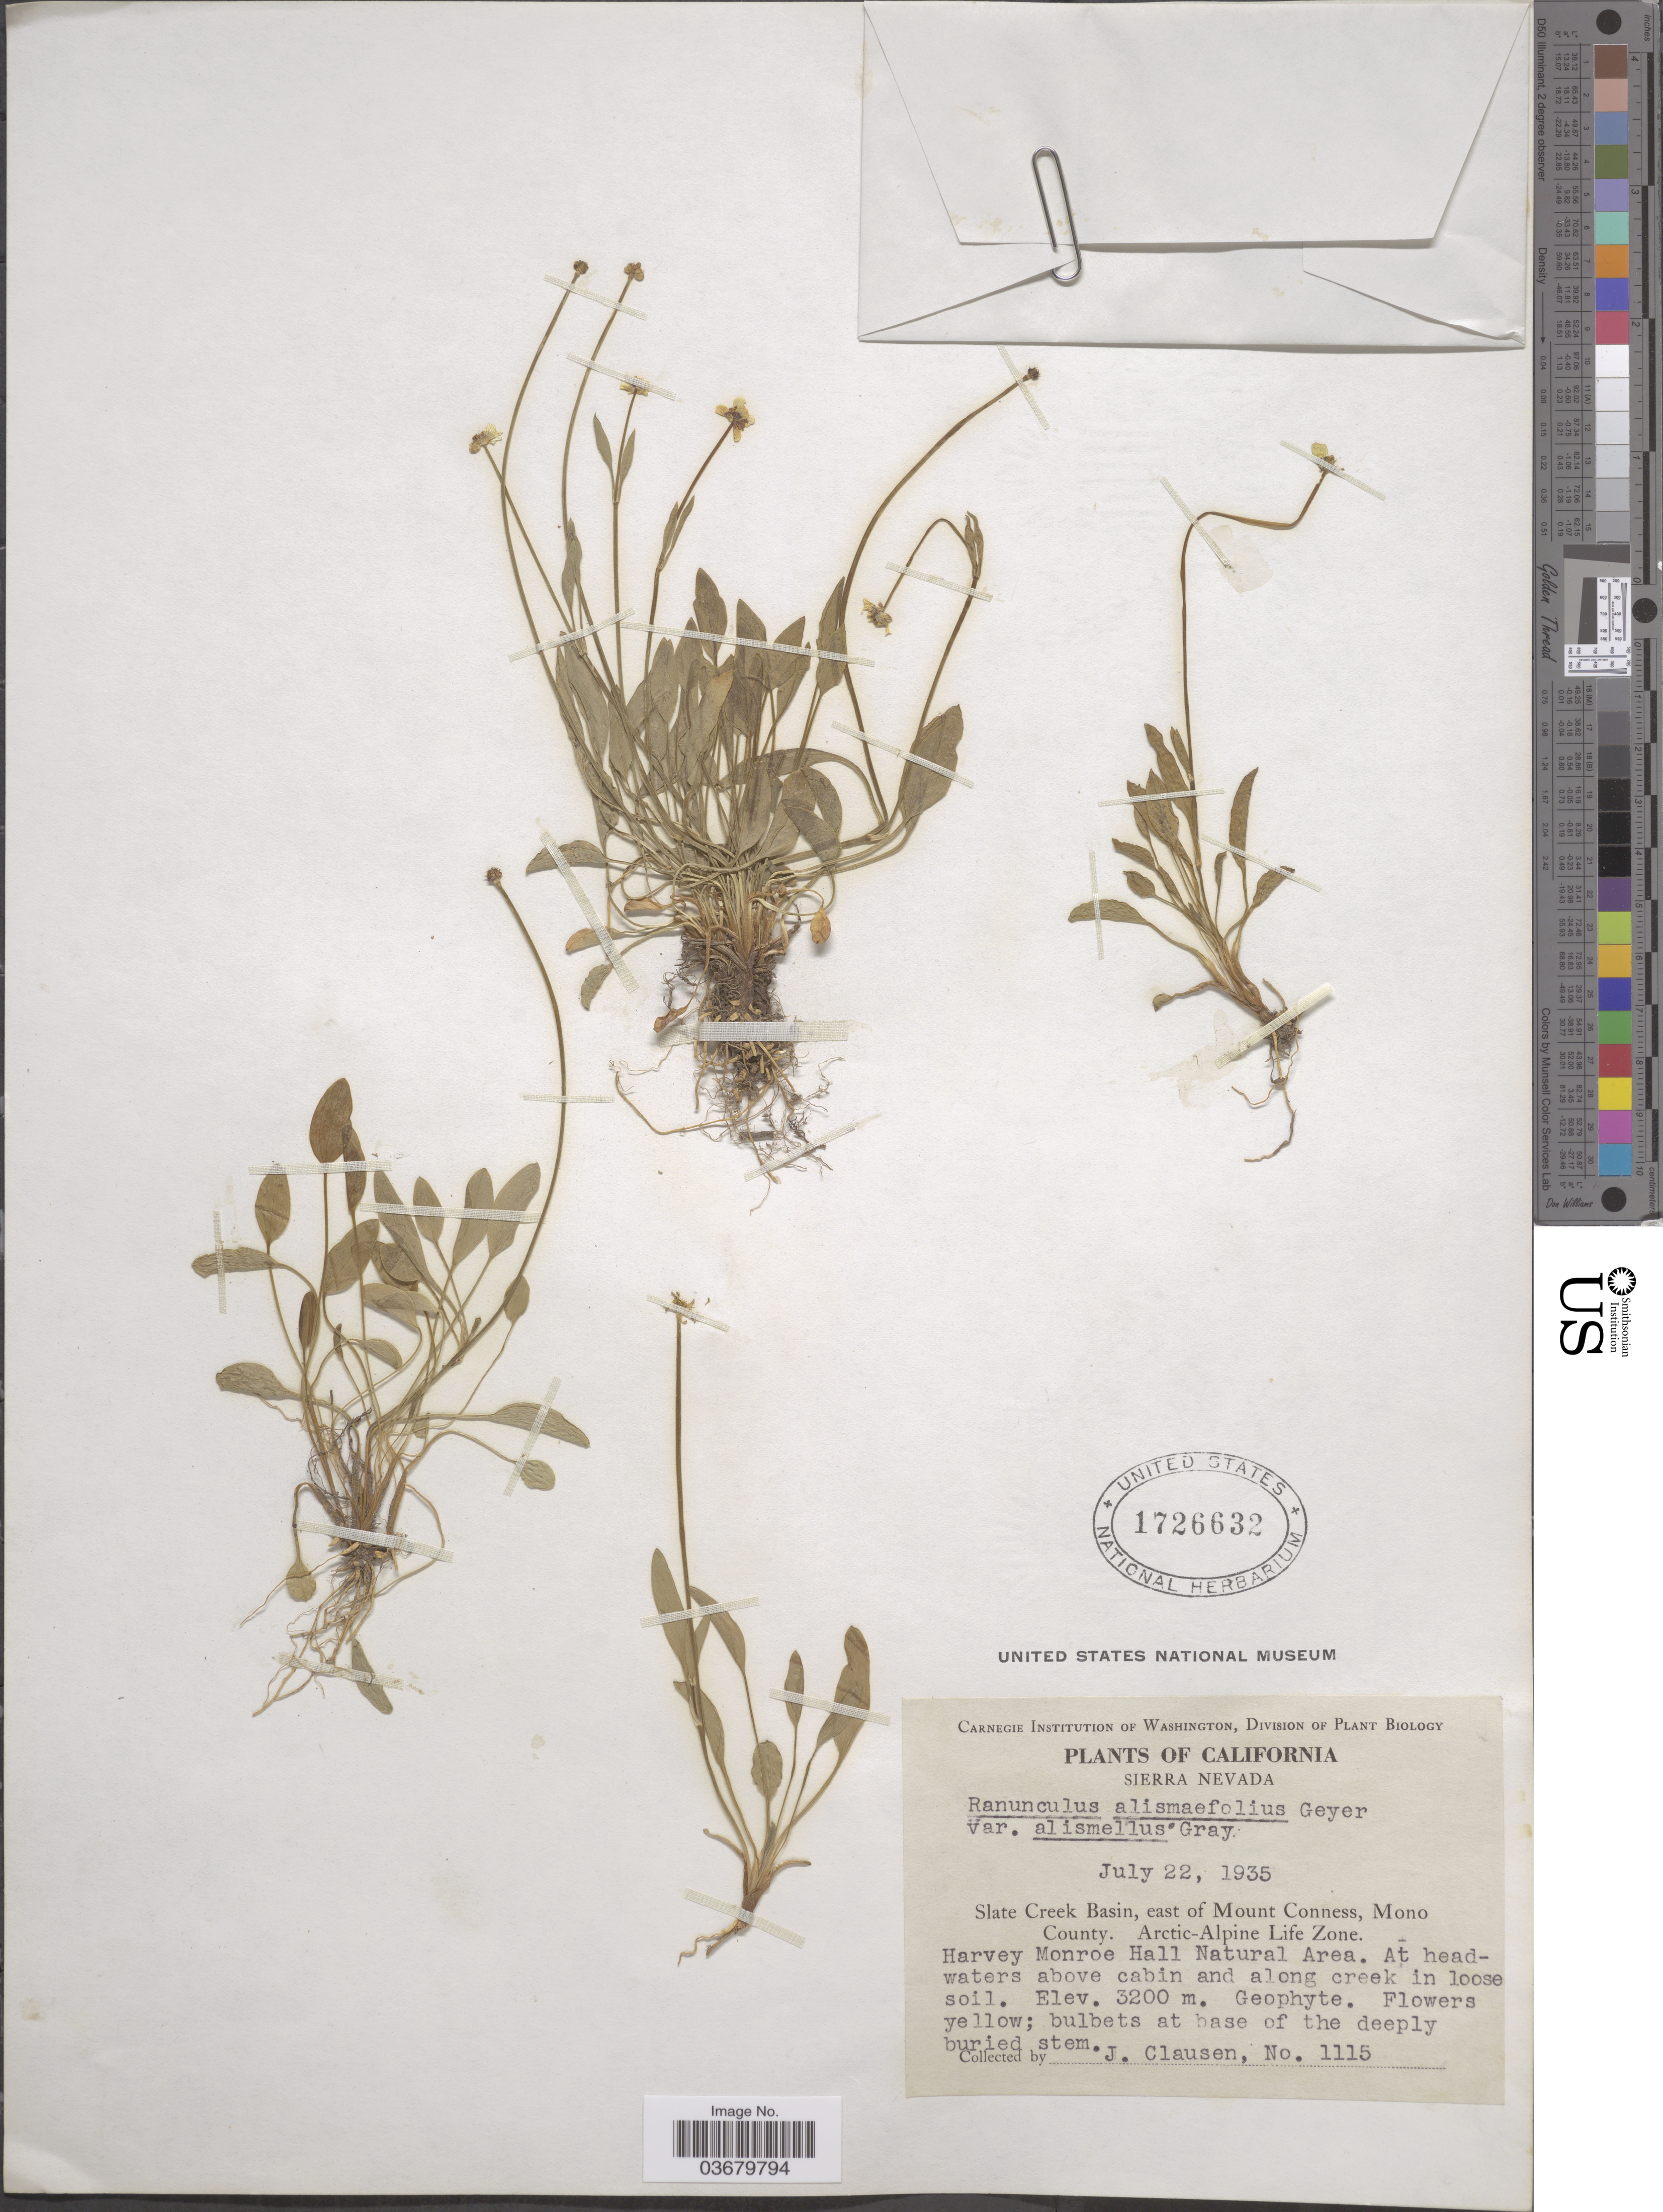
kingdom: Plantae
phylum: Tracheophyta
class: Magnoliopsida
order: Ranunculales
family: Ranunculaceae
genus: Ranunculus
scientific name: Ranunculus alismifolius var. alismellus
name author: A. Gray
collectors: J. Clausen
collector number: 1115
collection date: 1935-07-22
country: United States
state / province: California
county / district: Mono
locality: Sierra Nevada. Slate Creek Basin, east of Mount Conness, Mono County. Arctic-Alpine Life Zone. Harvey Monroe Hall Natural Area. At headwaters above cabin and along creek.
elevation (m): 3200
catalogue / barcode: US 1726632